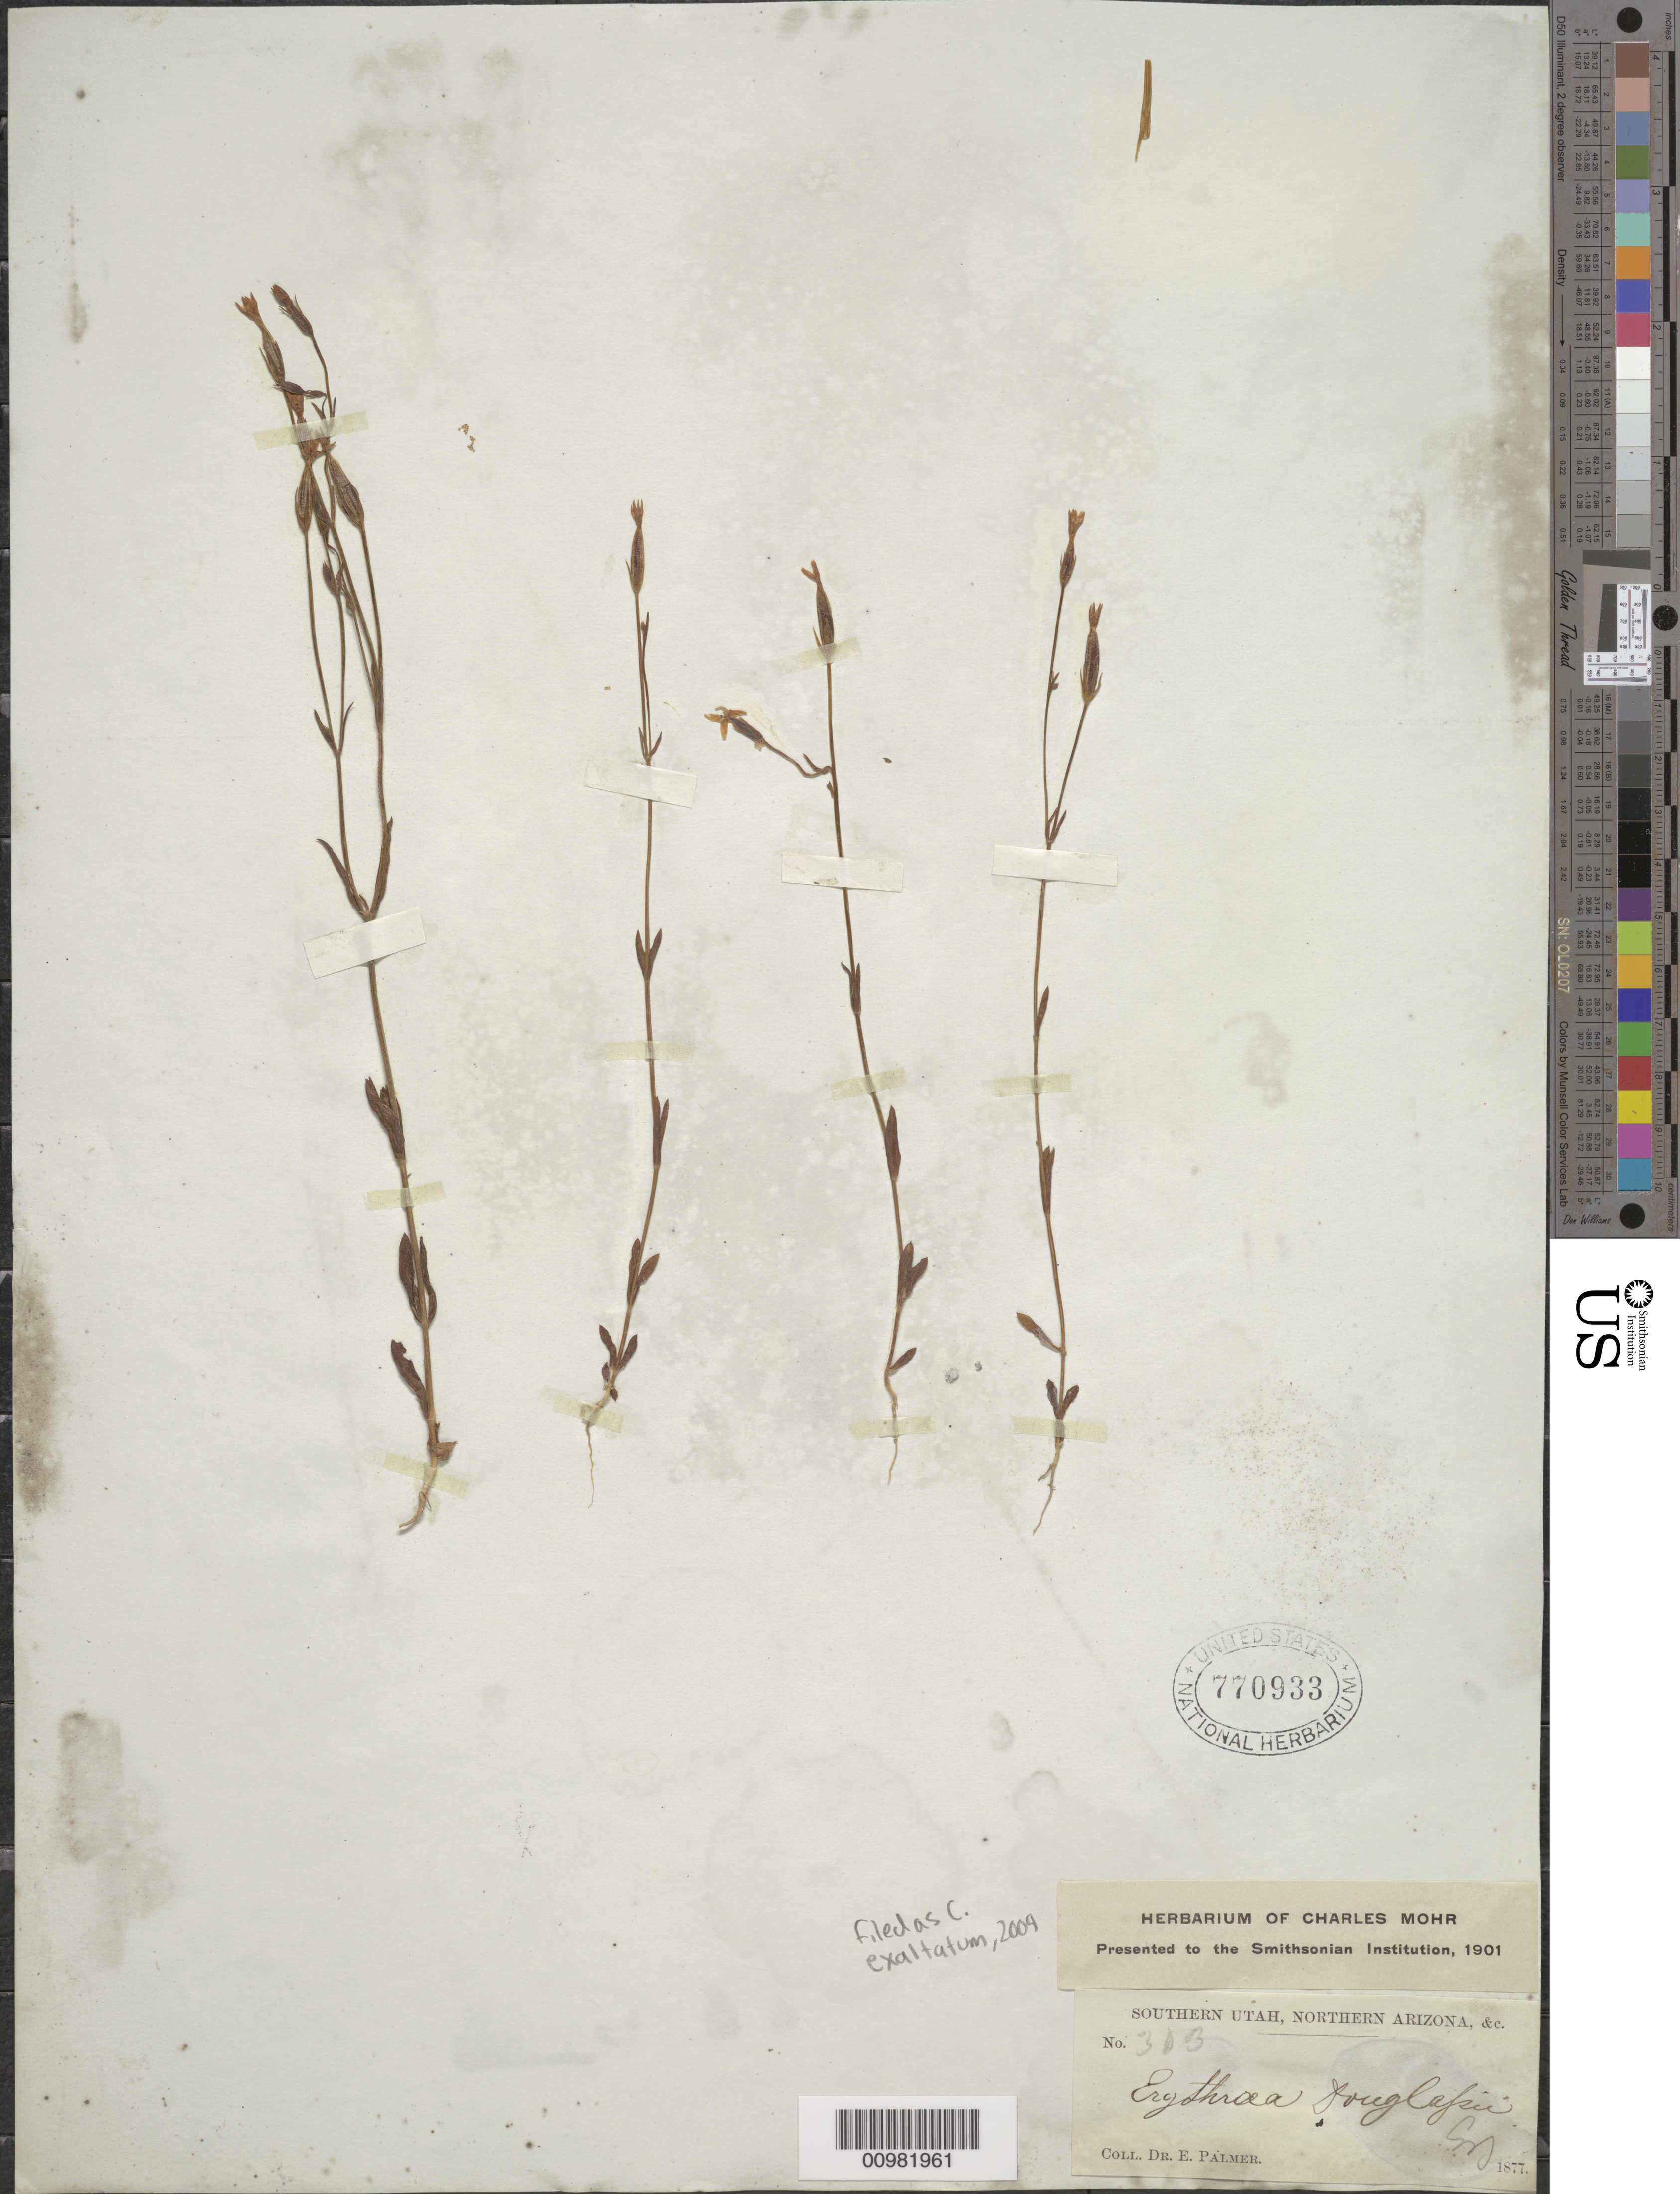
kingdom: Plantae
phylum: Tracheophyta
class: Magnoliopsida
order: Gentianales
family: Gentianaceae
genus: Centaurium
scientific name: Centaurium exaltatum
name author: (Griseb.) W. Wight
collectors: E. Palmer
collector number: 303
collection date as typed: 1877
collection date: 1877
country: United States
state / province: Arizona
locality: Southern Utah, Northern Arizona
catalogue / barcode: US 770933